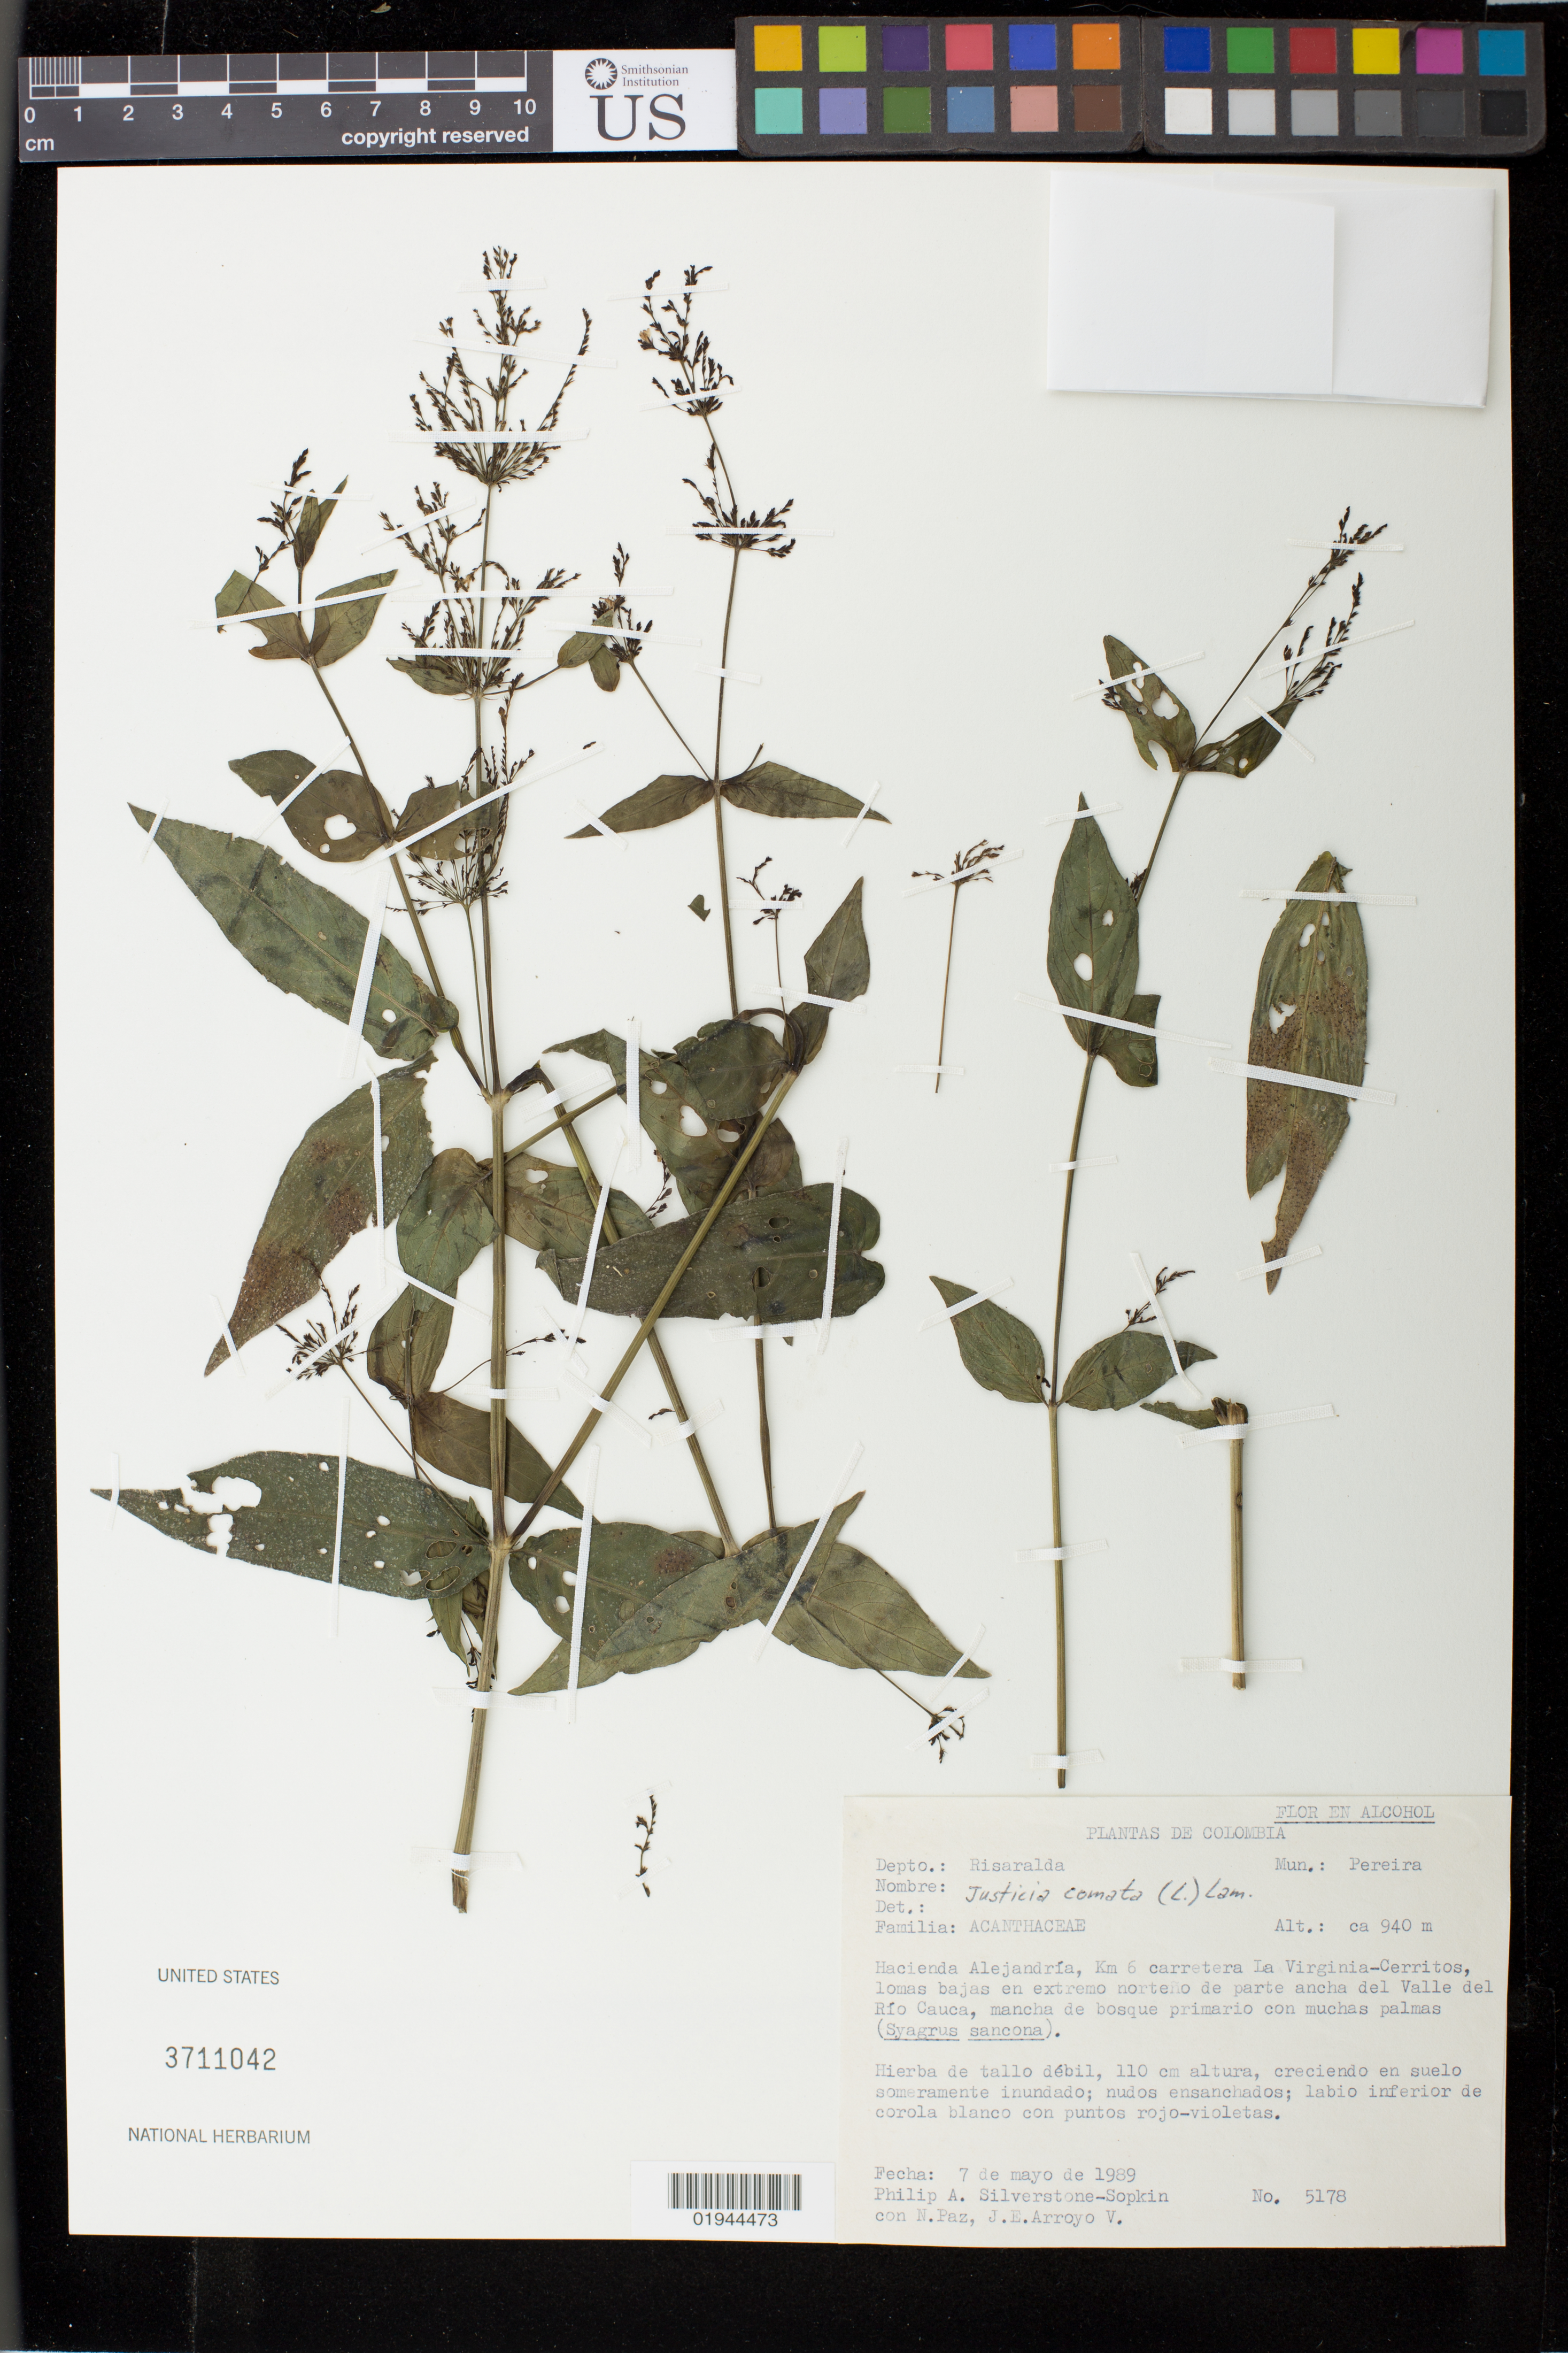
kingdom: Plantae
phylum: Tracheophyta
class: Magnoliopsida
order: Lamiales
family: Acanthaceae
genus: Justicia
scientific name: Justicia comata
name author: (L.) Lam.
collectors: P. A. Silverstone-Sopkin, N. Paz & J. Arroyo V.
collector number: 5178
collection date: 1989-05-07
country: Colombia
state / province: Risaralda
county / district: Pereira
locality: Hacienda Alejandria, km 6 carretera La Virginia-Cerritos, lomas bajas en extremo norteno de parte ancha del Valle del Rio Cauca.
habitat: Mancha de bosque primario con muchas palmas.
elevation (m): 940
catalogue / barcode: US 3711042